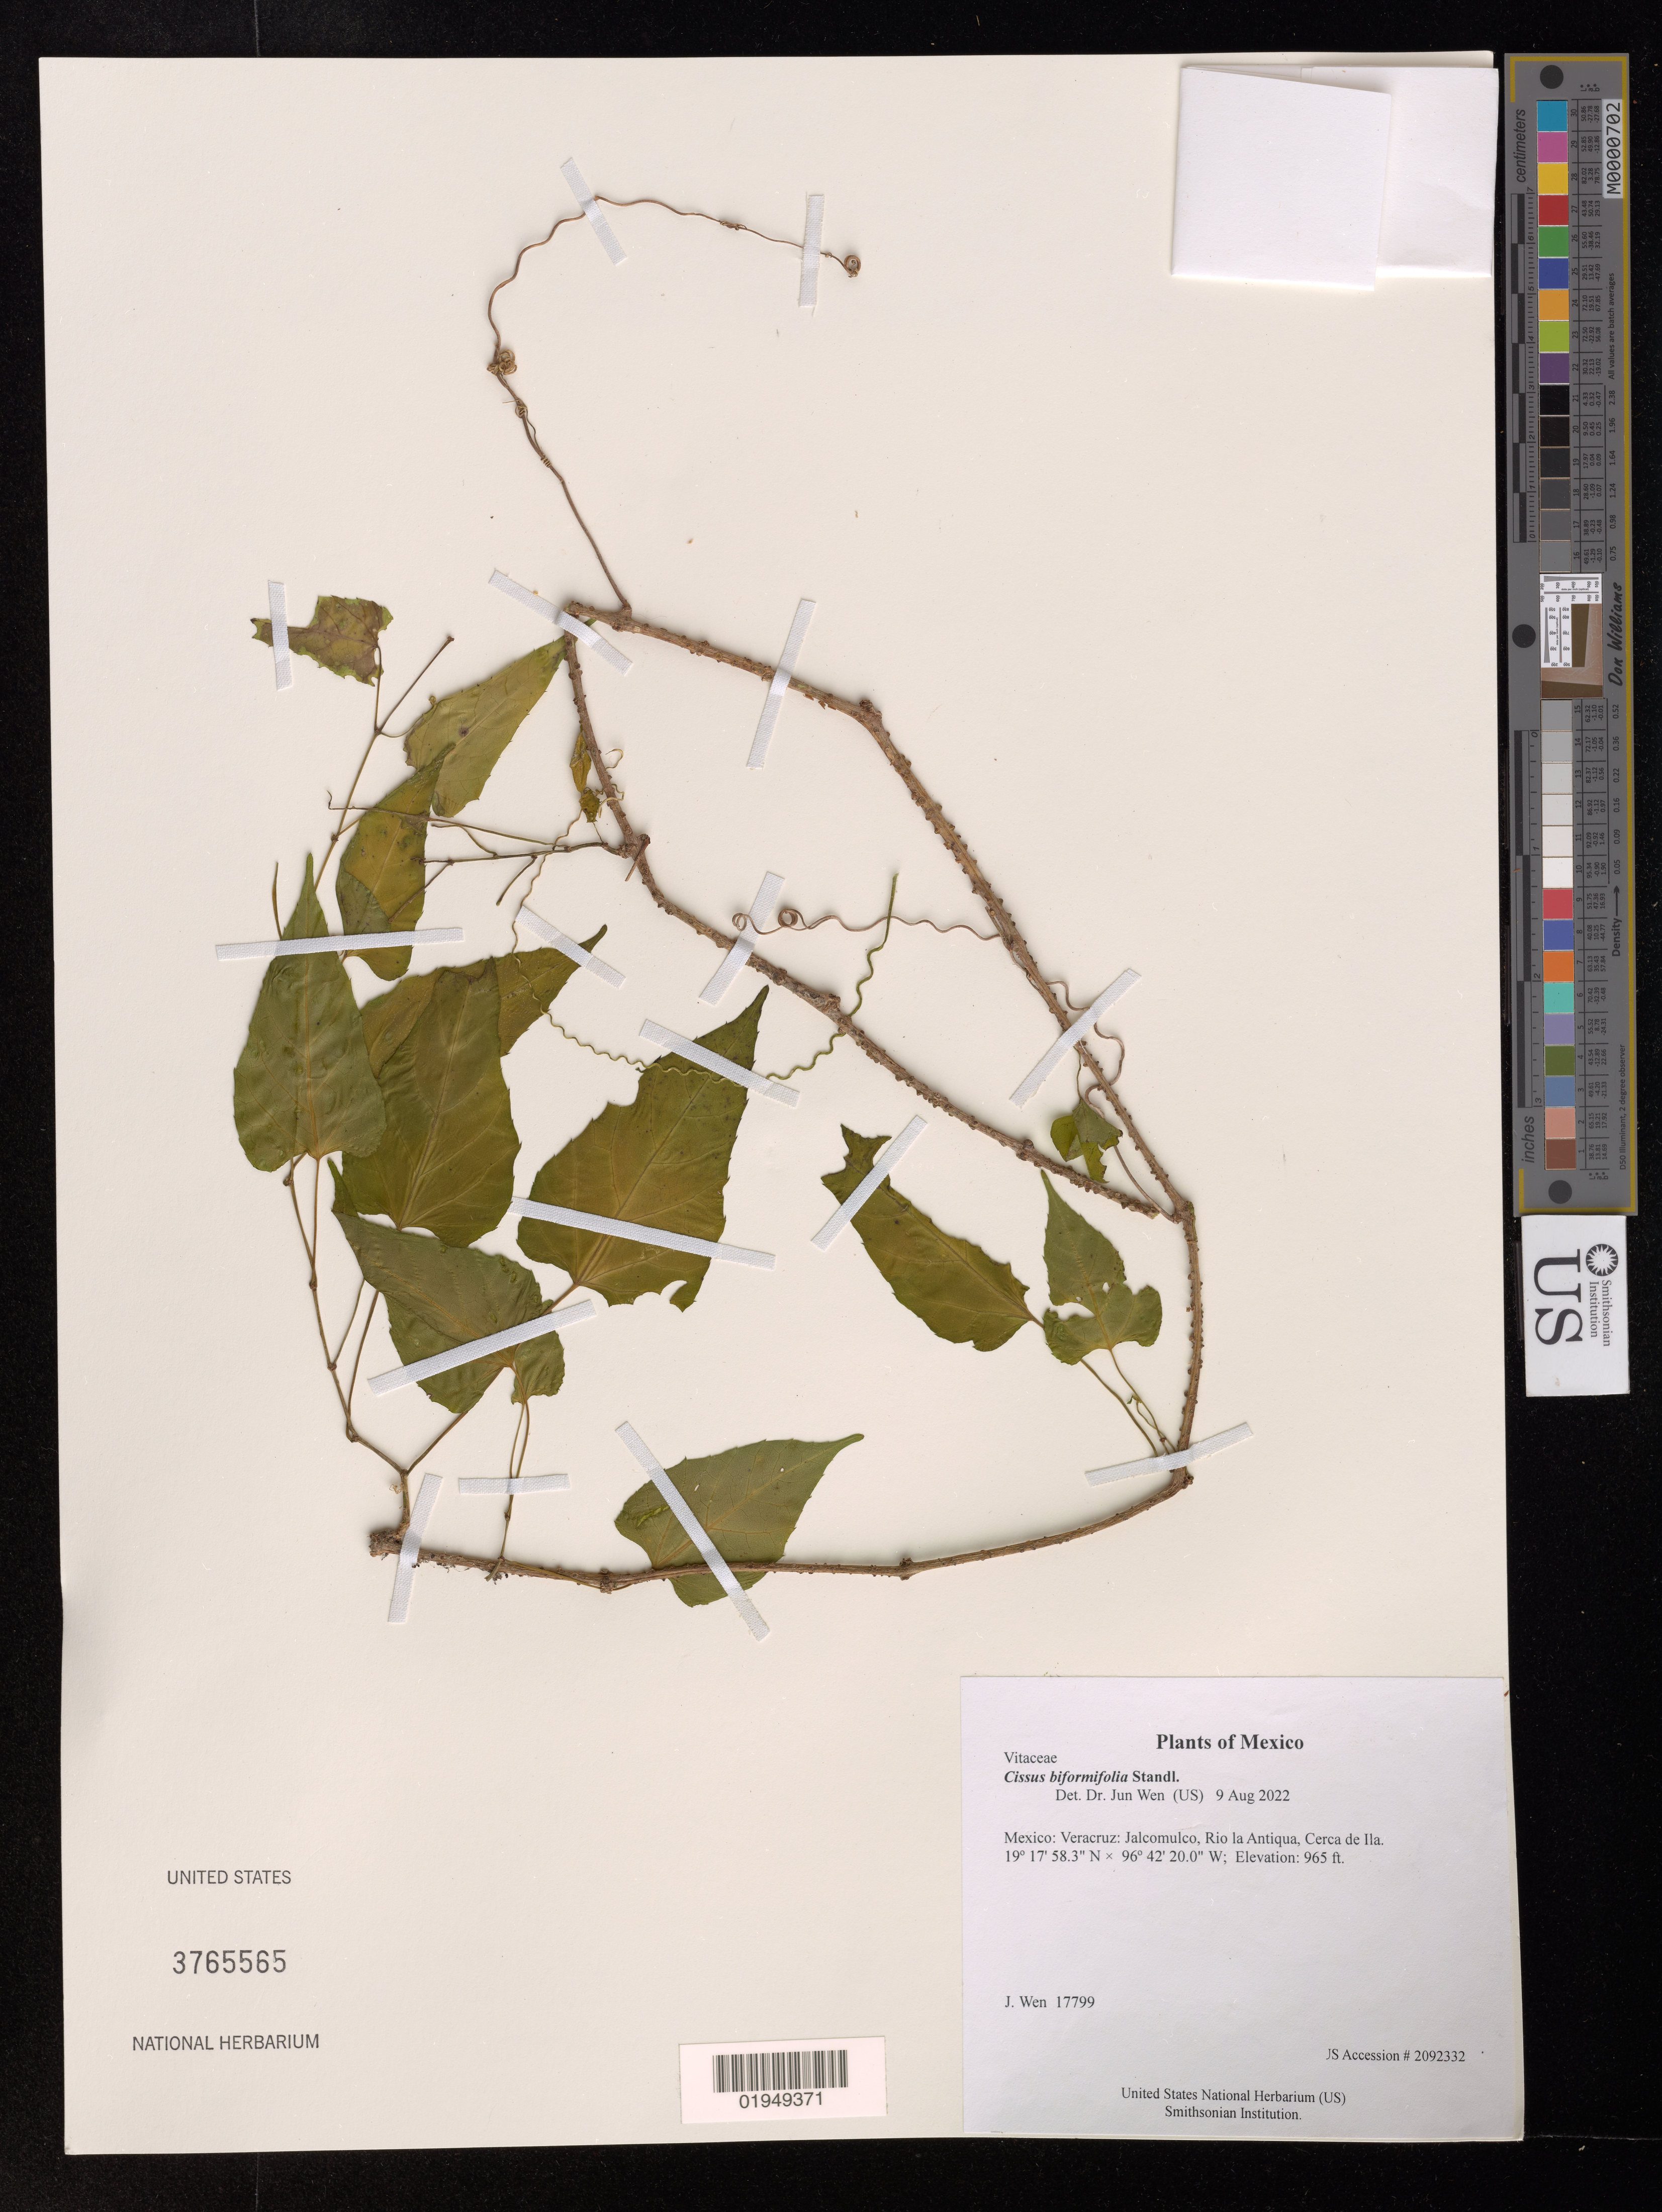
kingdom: Plantae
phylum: Tracheophyta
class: Magnoliopsida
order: Vitales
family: Vitaceae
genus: Cissus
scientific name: Cissus cacuminis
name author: Standl.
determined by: Wen, Jun, (BOT), Smithsonian Institution - National Museum of Natural History (UNITED STATES)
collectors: J. Wen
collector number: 17799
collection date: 2022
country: Mexico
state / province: Veracruz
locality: Jalcomulco, Rio la Antiqua, Cerca de Ila.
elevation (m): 294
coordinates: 19 17.972 N, 96 42.333 W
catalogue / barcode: US 3765565